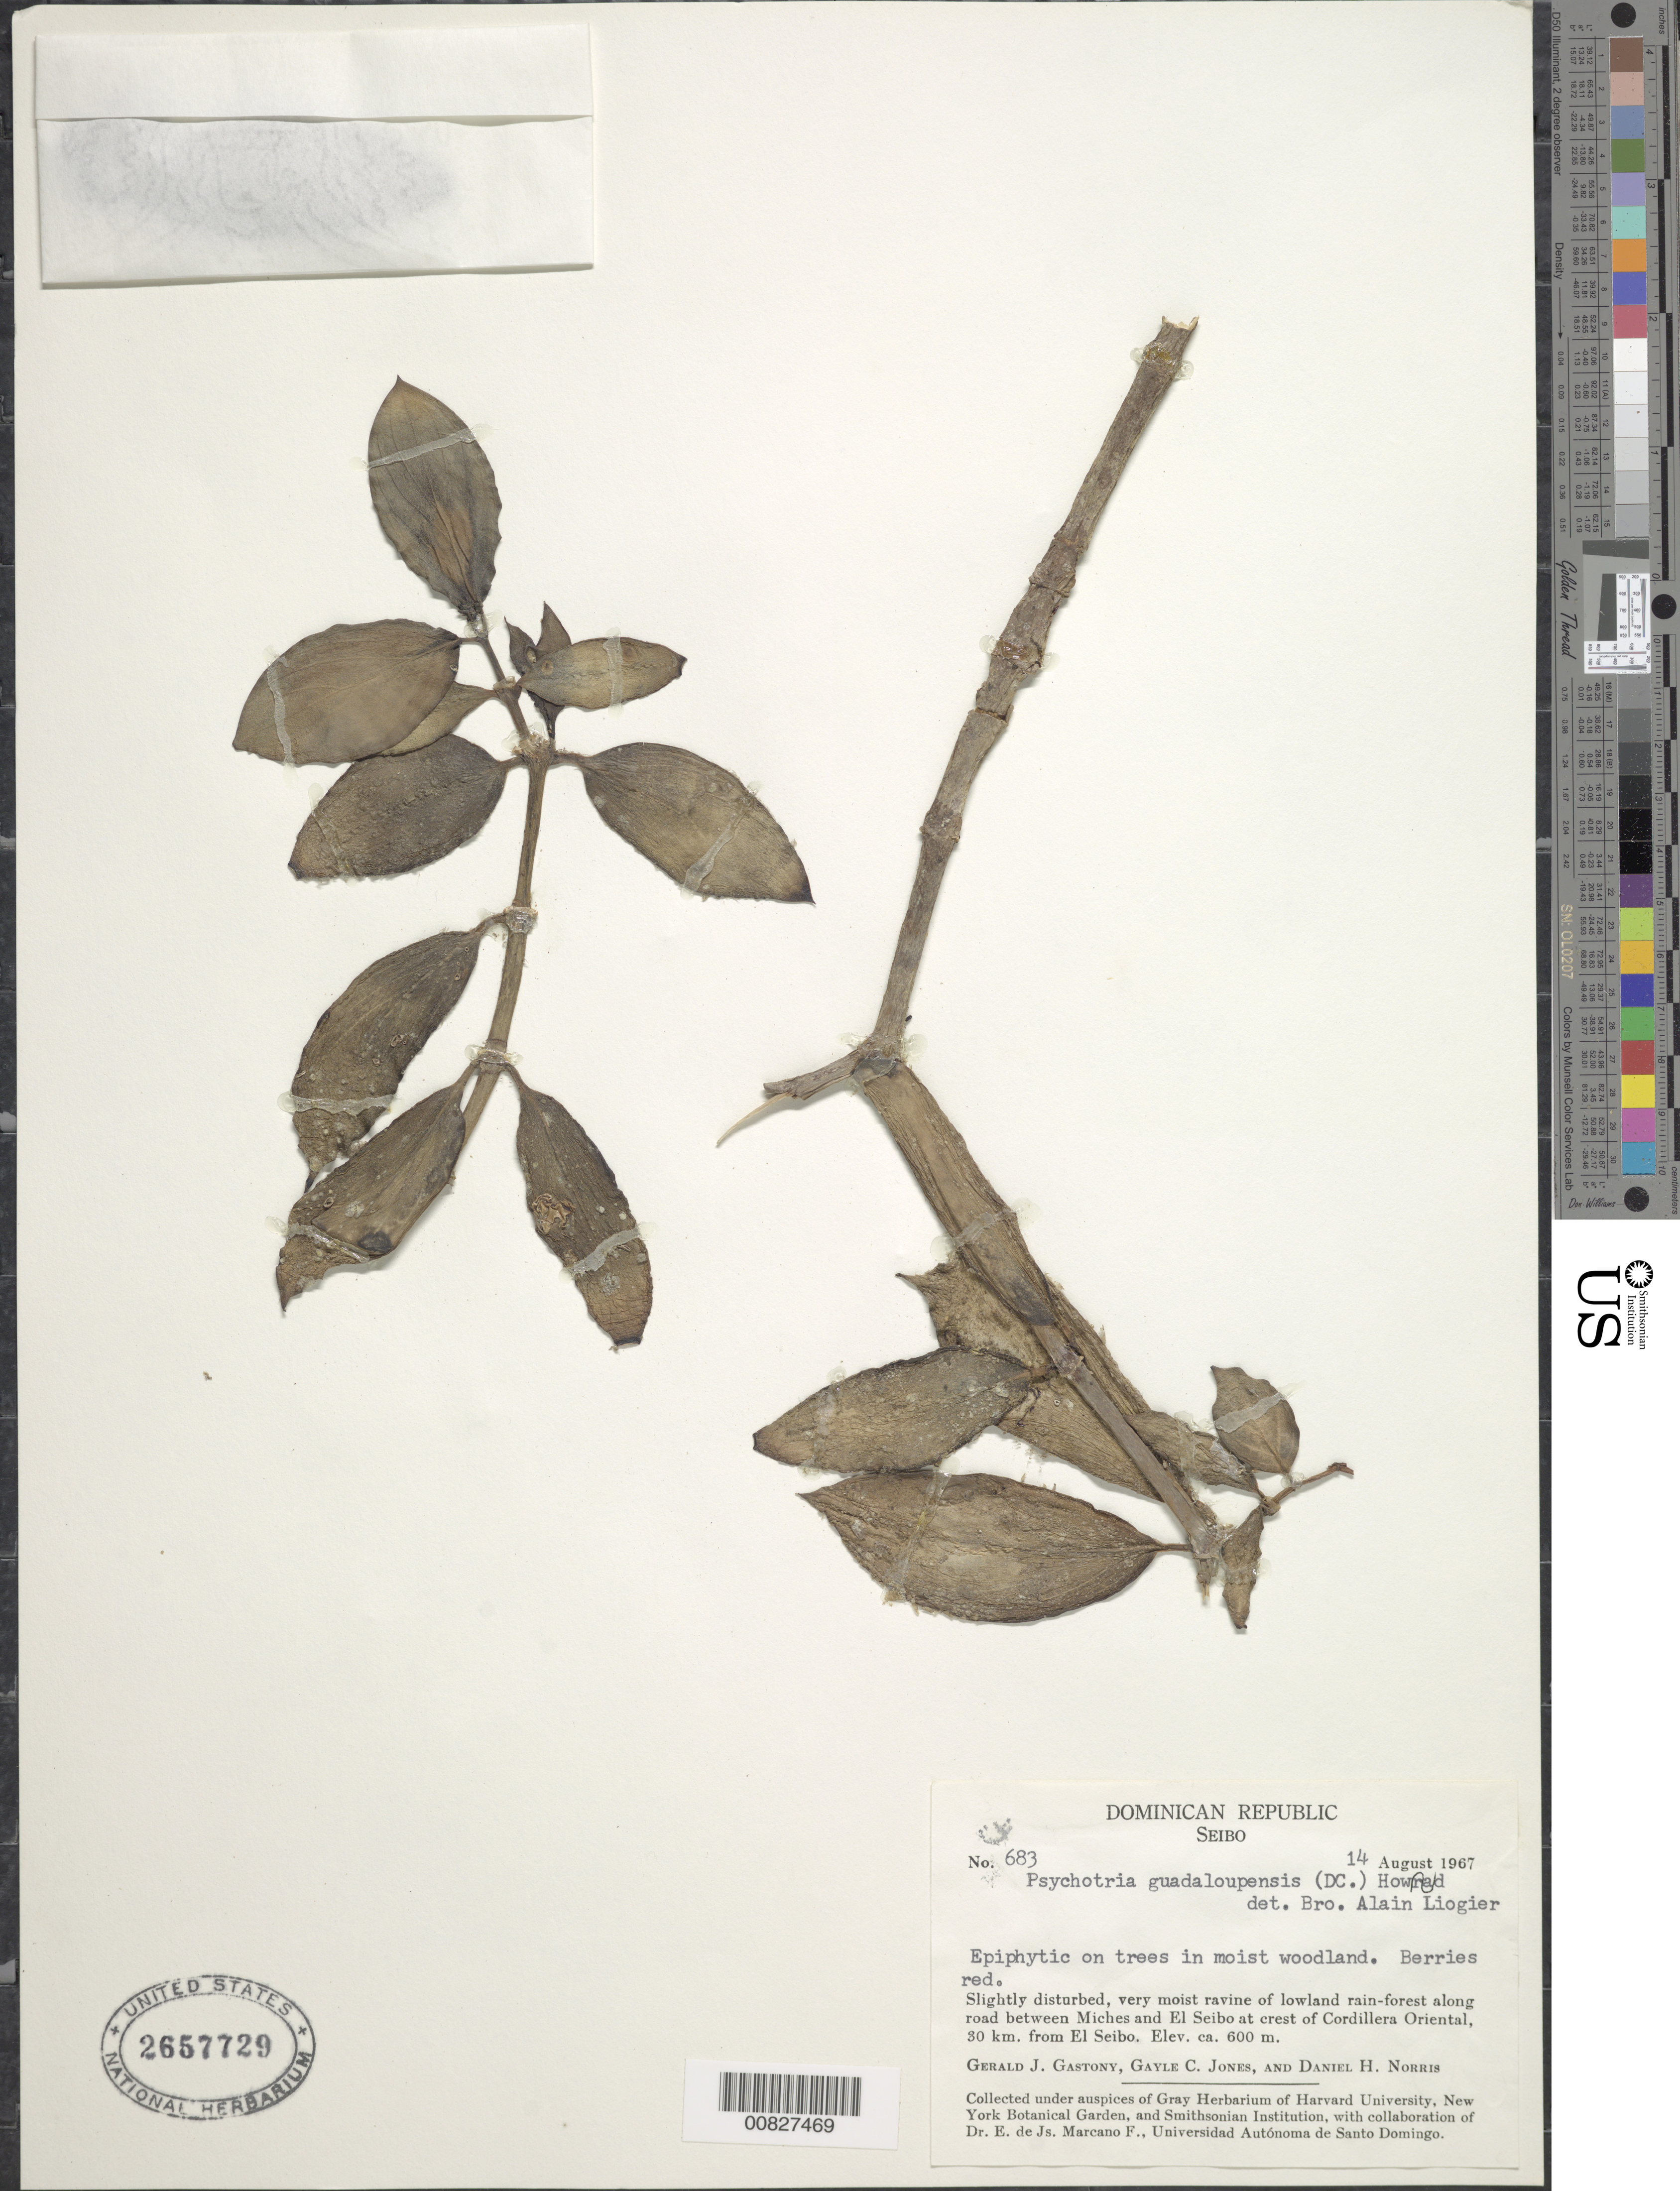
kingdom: Plantae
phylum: Tracheophyta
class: Magnoliopsida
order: Gentianales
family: Rubiaceae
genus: Notopleura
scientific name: Notopleura guadalupensis subsp. tetrapyrena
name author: (Urb.) C.M. Taylor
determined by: Nicolson, Dan H.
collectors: G. Gastony, G. C. Jones & D. H. Norris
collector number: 683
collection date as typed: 14 Aug 1967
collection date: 1967-08-14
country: Dominican Republic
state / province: El Seibo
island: Hispaniola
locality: Road between Miches and El Seibo at crest of Cordillera Oriental, 30 km from El Seibo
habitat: On trees of moist woodland in slightly disturbed, very moist ravine of lowland rain-forest along road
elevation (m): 600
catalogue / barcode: US 2657729